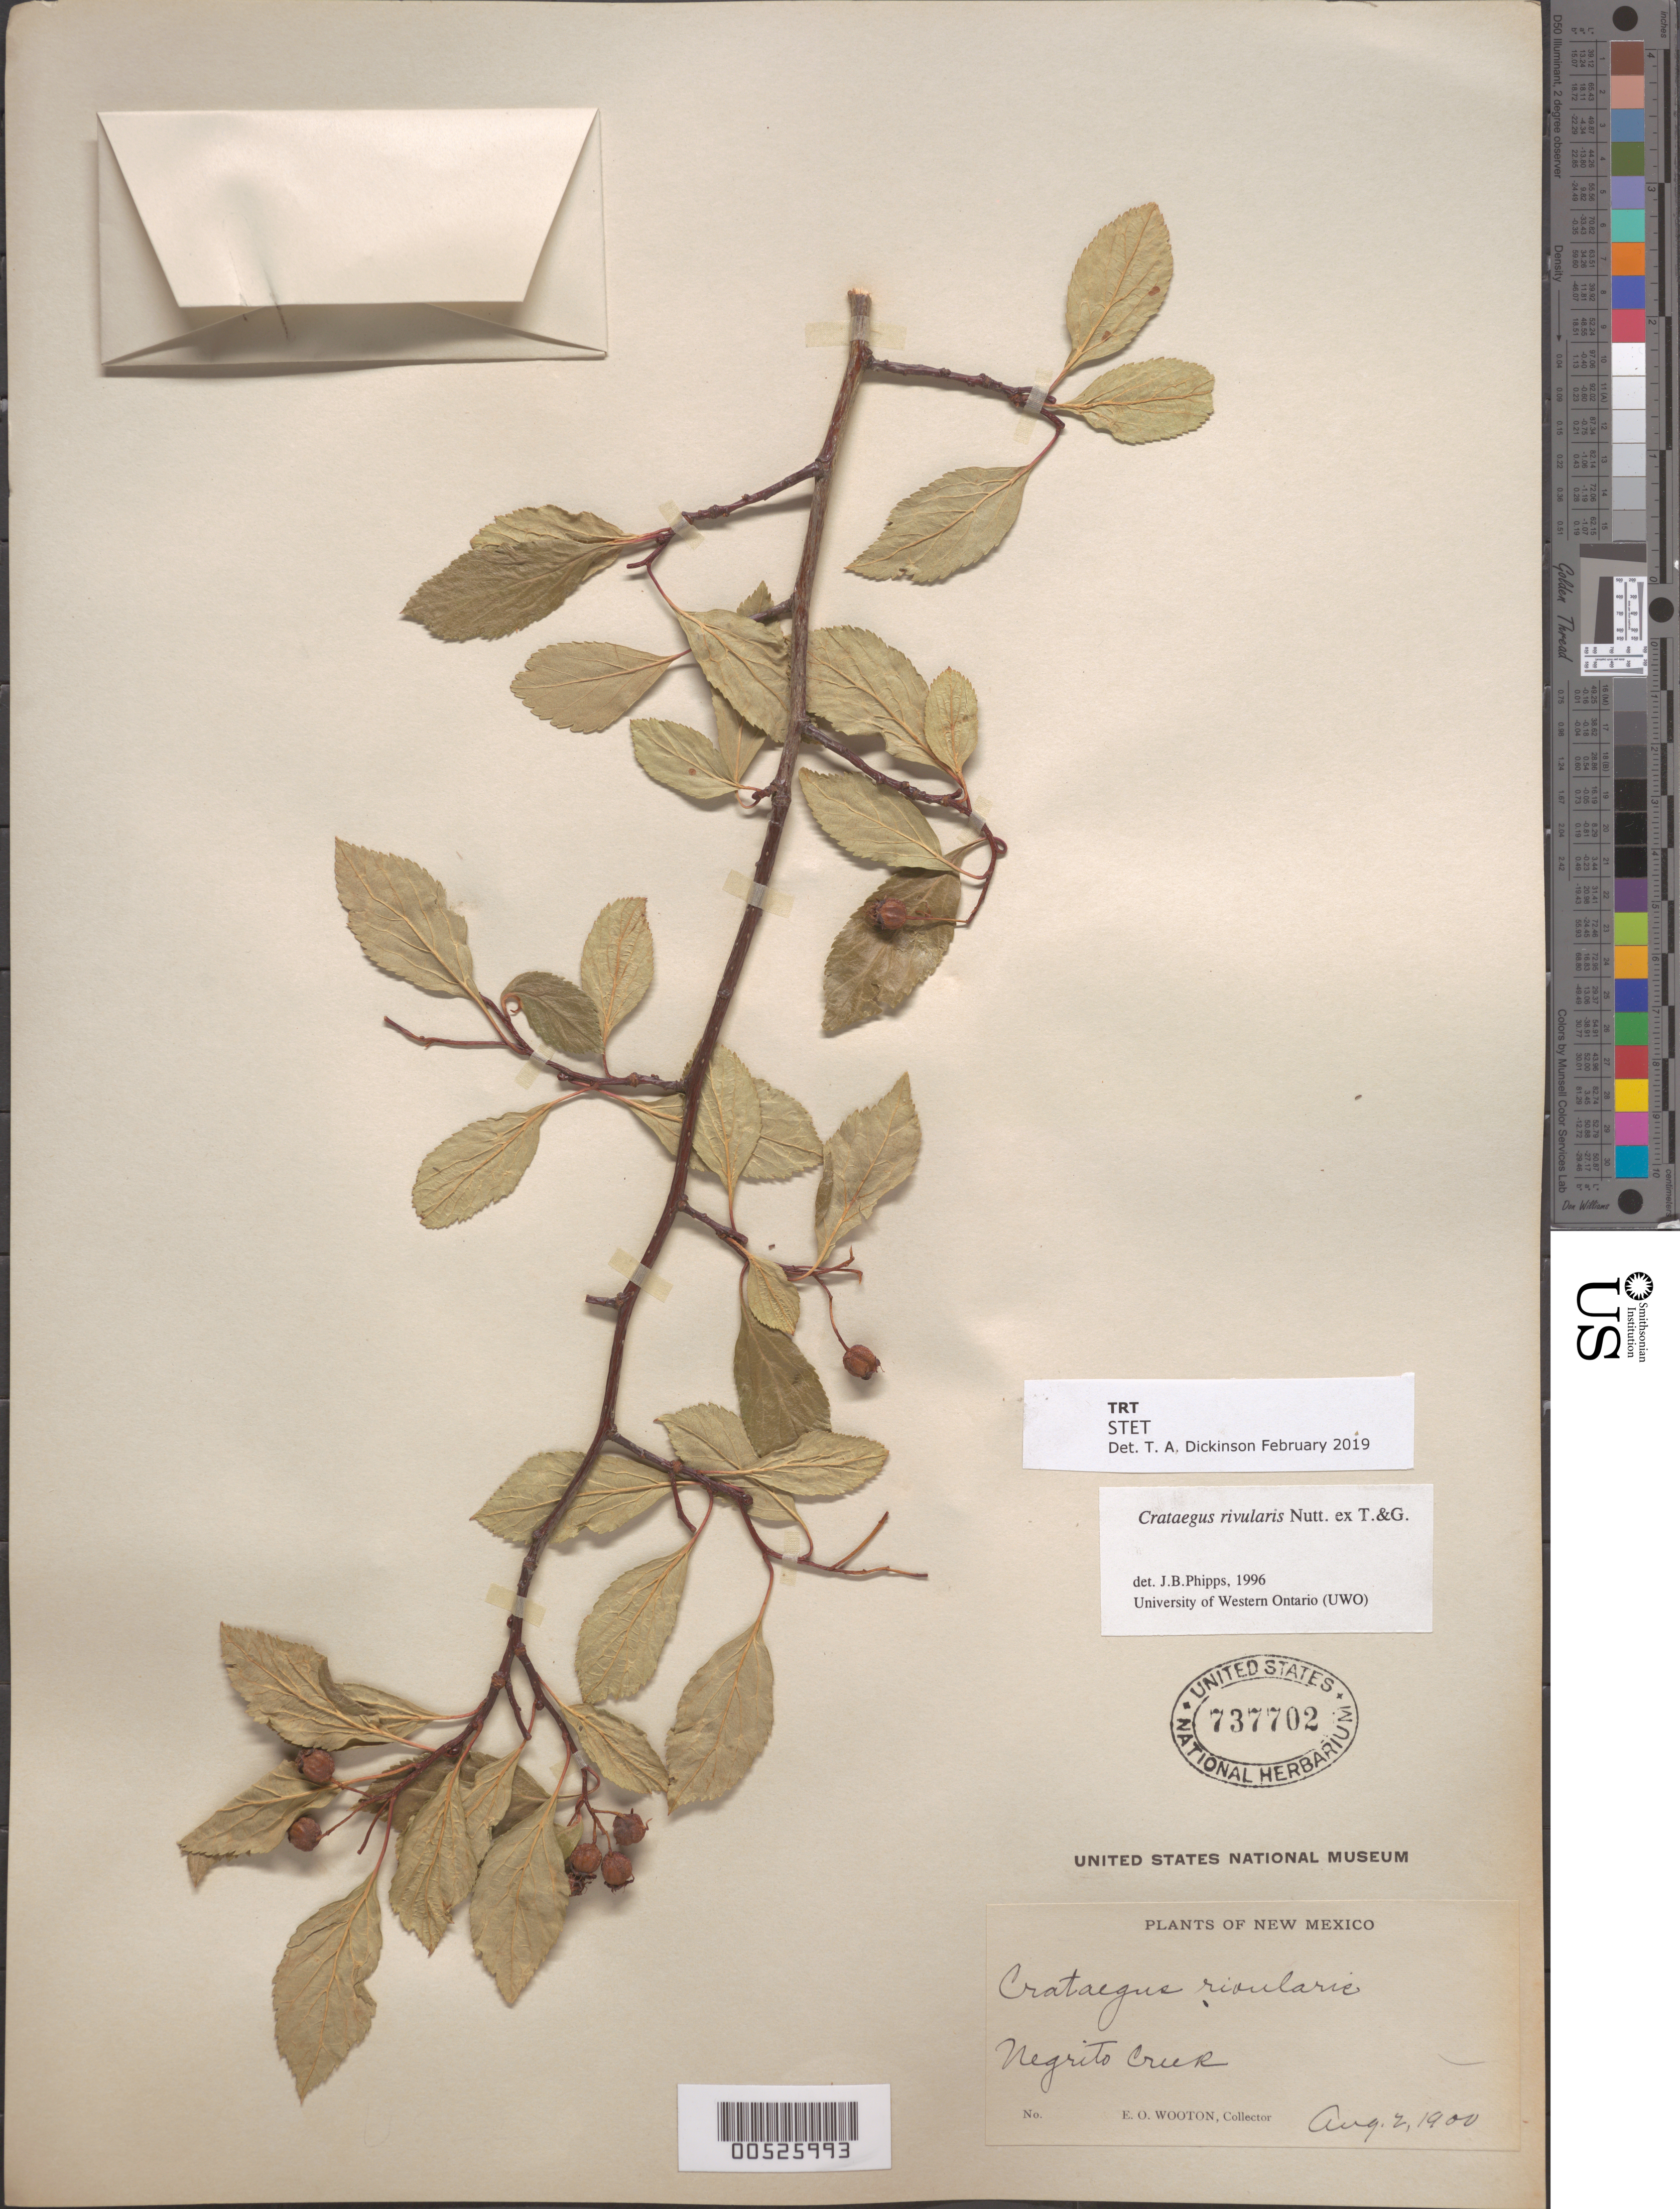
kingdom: Plantae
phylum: Tracheophyta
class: Magnoliopsida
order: Rosales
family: Rosaceae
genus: Crataegus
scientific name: Crataegus rivularis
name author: Nutt.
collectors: E. O. Wooton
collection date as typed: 02 Aug 1900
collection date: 1900-08-02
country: United States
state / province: New Mexico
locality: Negrito Creek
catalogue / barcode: US 737702